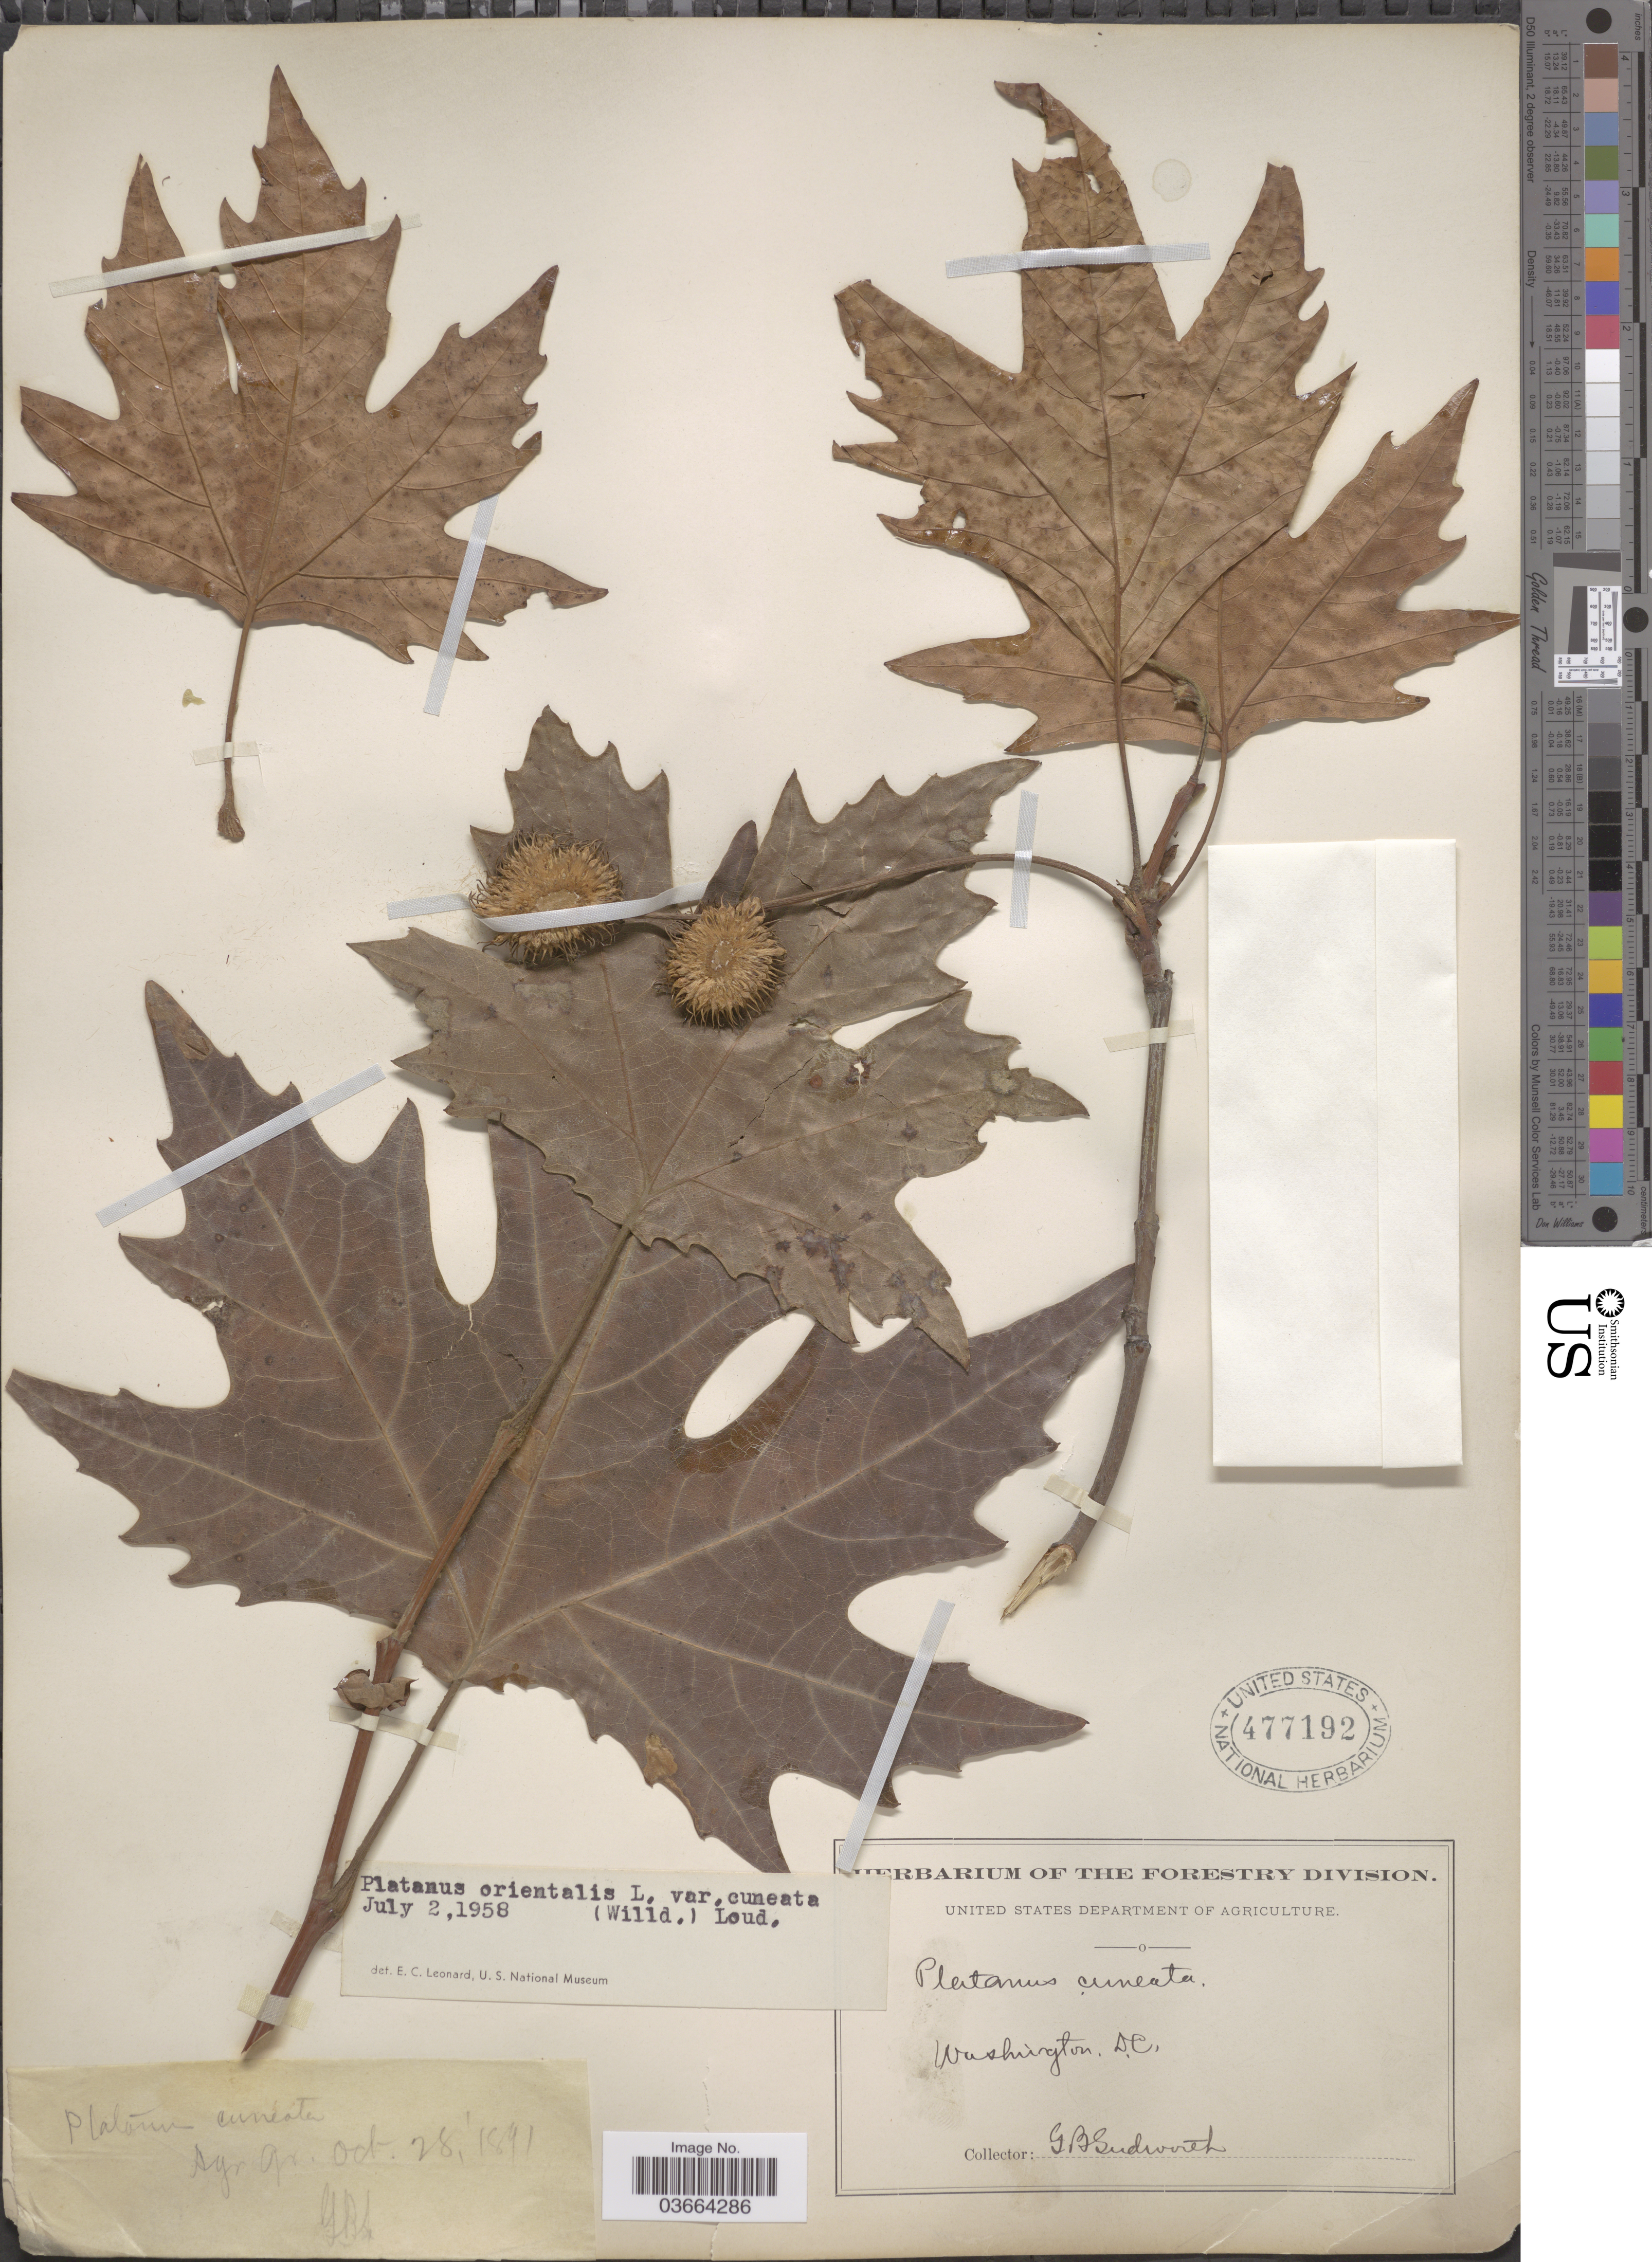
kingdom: Plantae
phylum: Tracheophyta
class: Magnoliopsida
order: Proteales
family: Platanaceae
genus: Platanus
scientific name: Platanus orientalis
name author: L.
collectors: G. B. Sudworth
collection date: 1891-10-28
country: United States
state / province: District of Columbia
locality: Washington. Agr Gr.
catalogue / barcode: US 477192